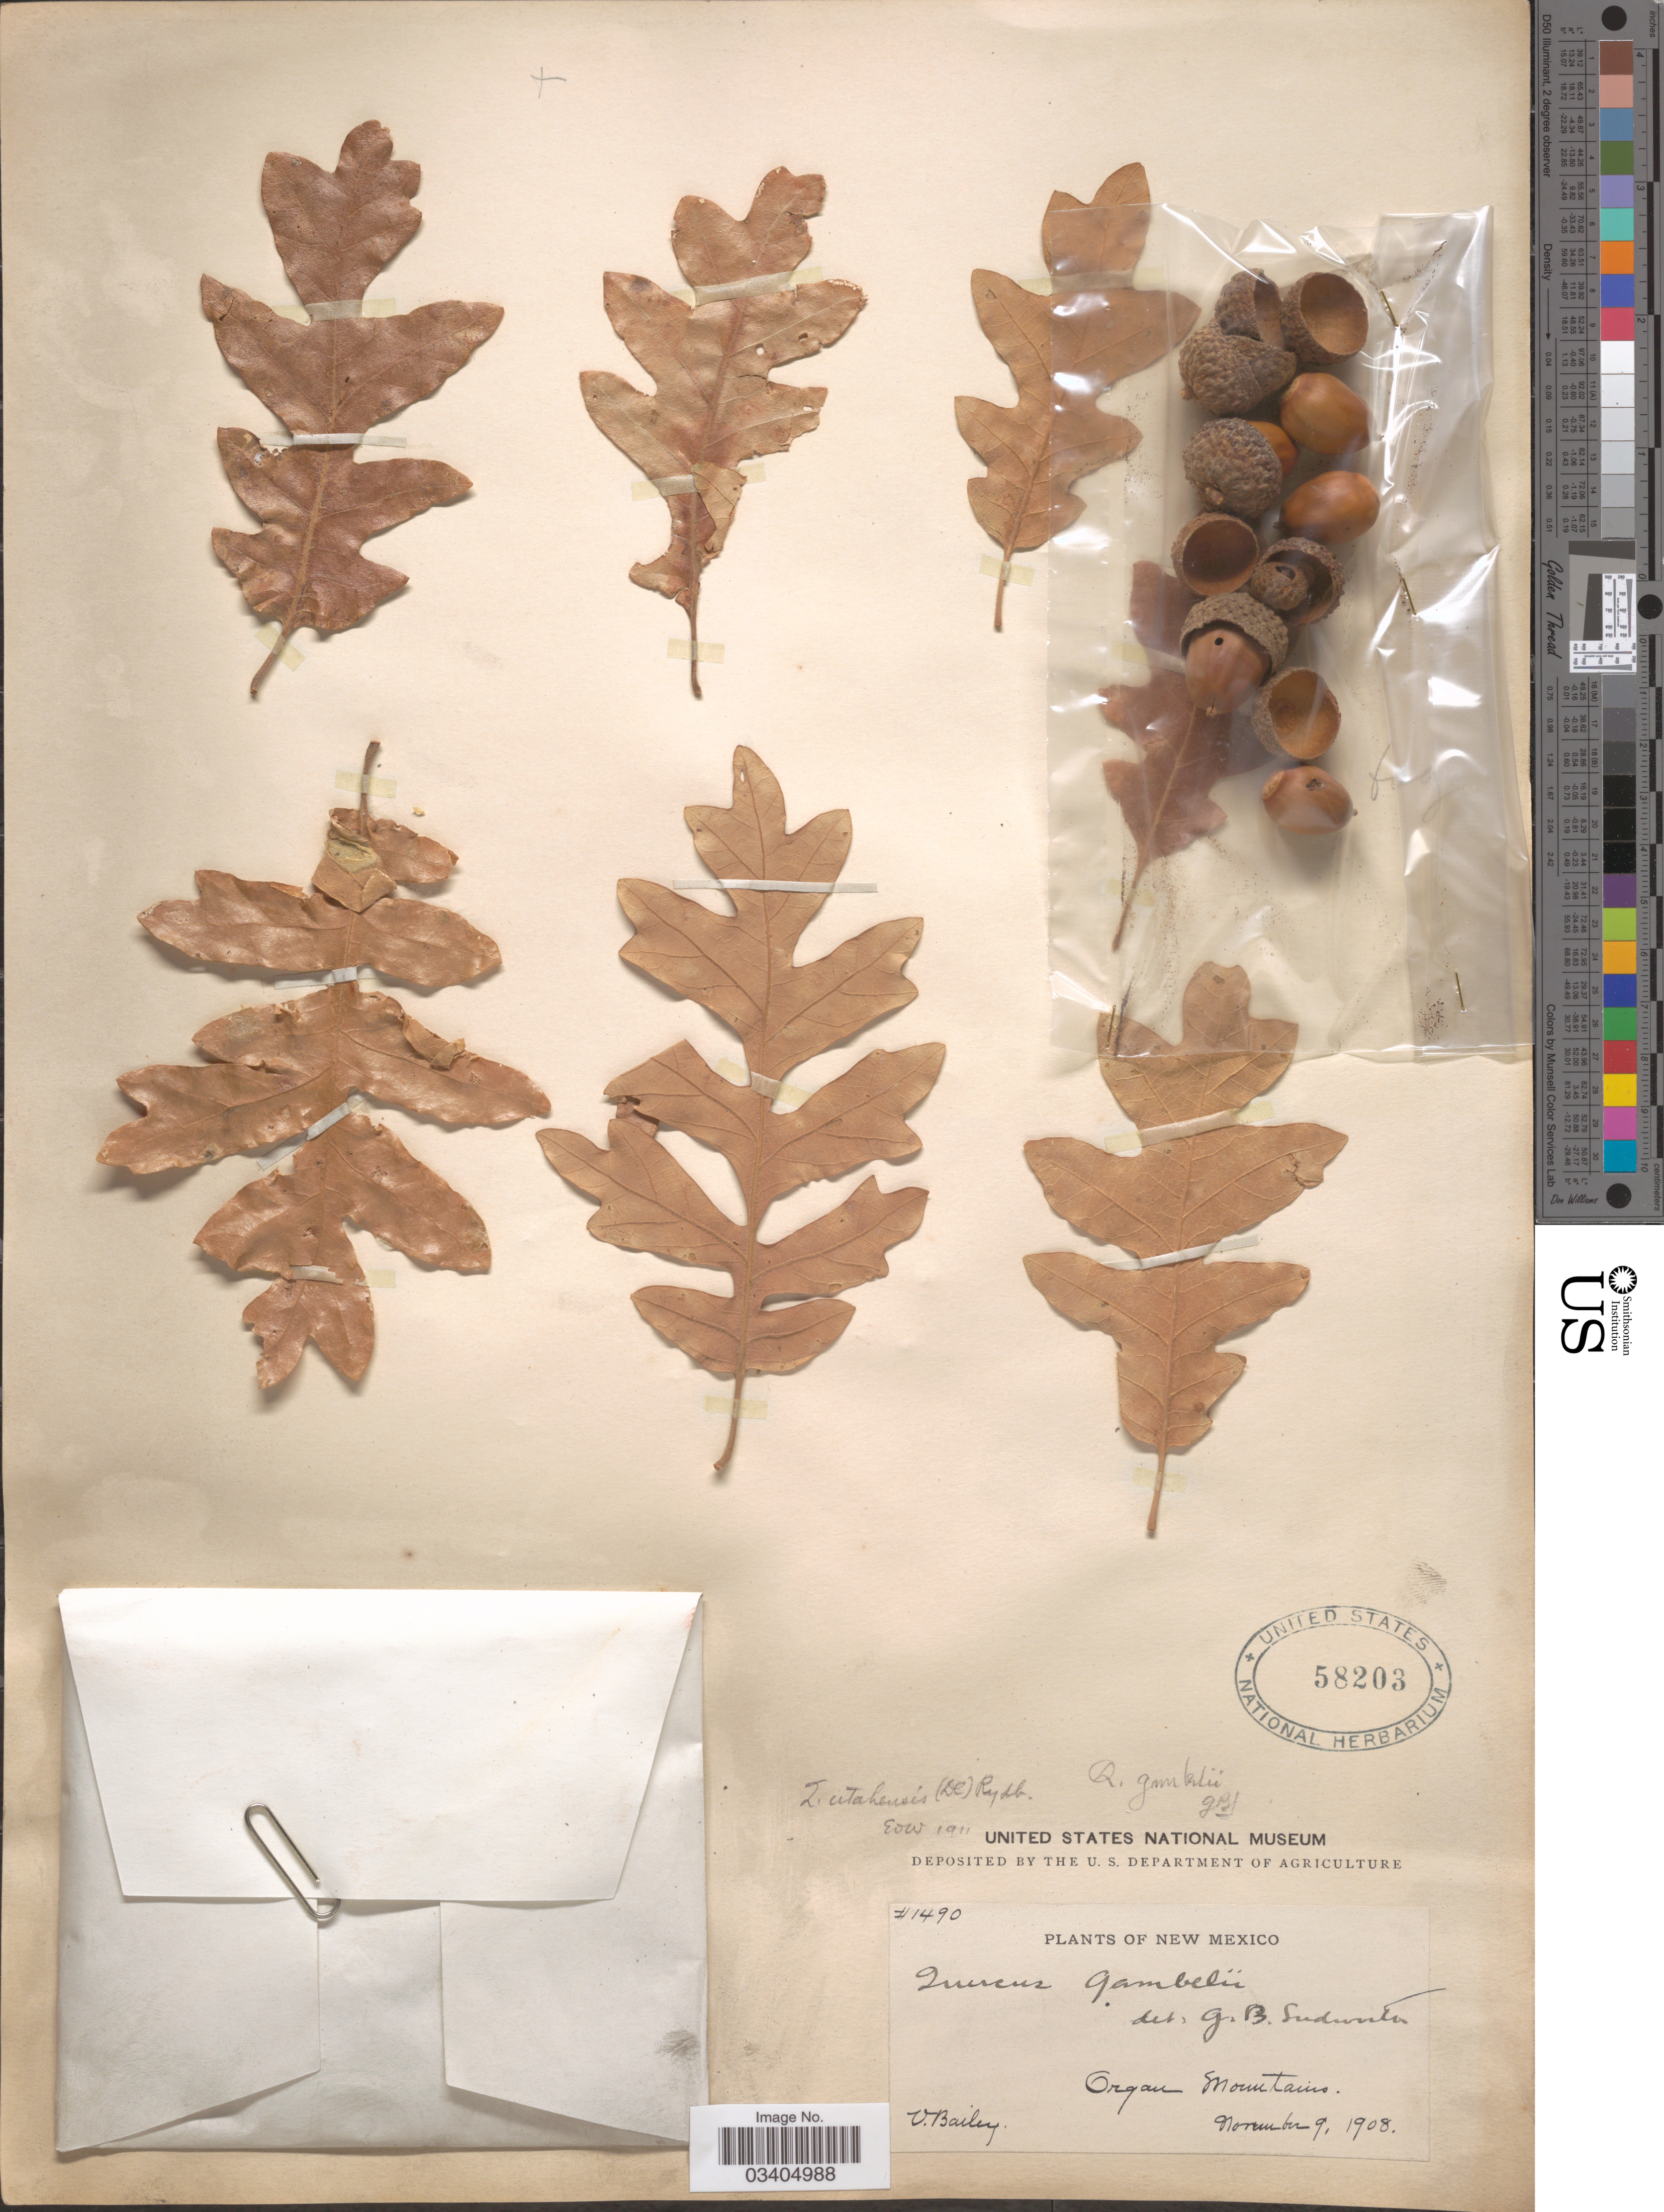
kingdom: Plantae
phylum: Tracheophyta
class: Magnoliopsida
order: Fagales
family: Fagaceae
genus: Quercus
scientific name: Quercus gambelii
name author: Nutt.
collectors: V. L. Bailey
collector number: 1490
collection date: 1908-11-09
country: United States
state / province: New Mexico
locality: Organ Mountains.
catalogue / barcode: US 58203